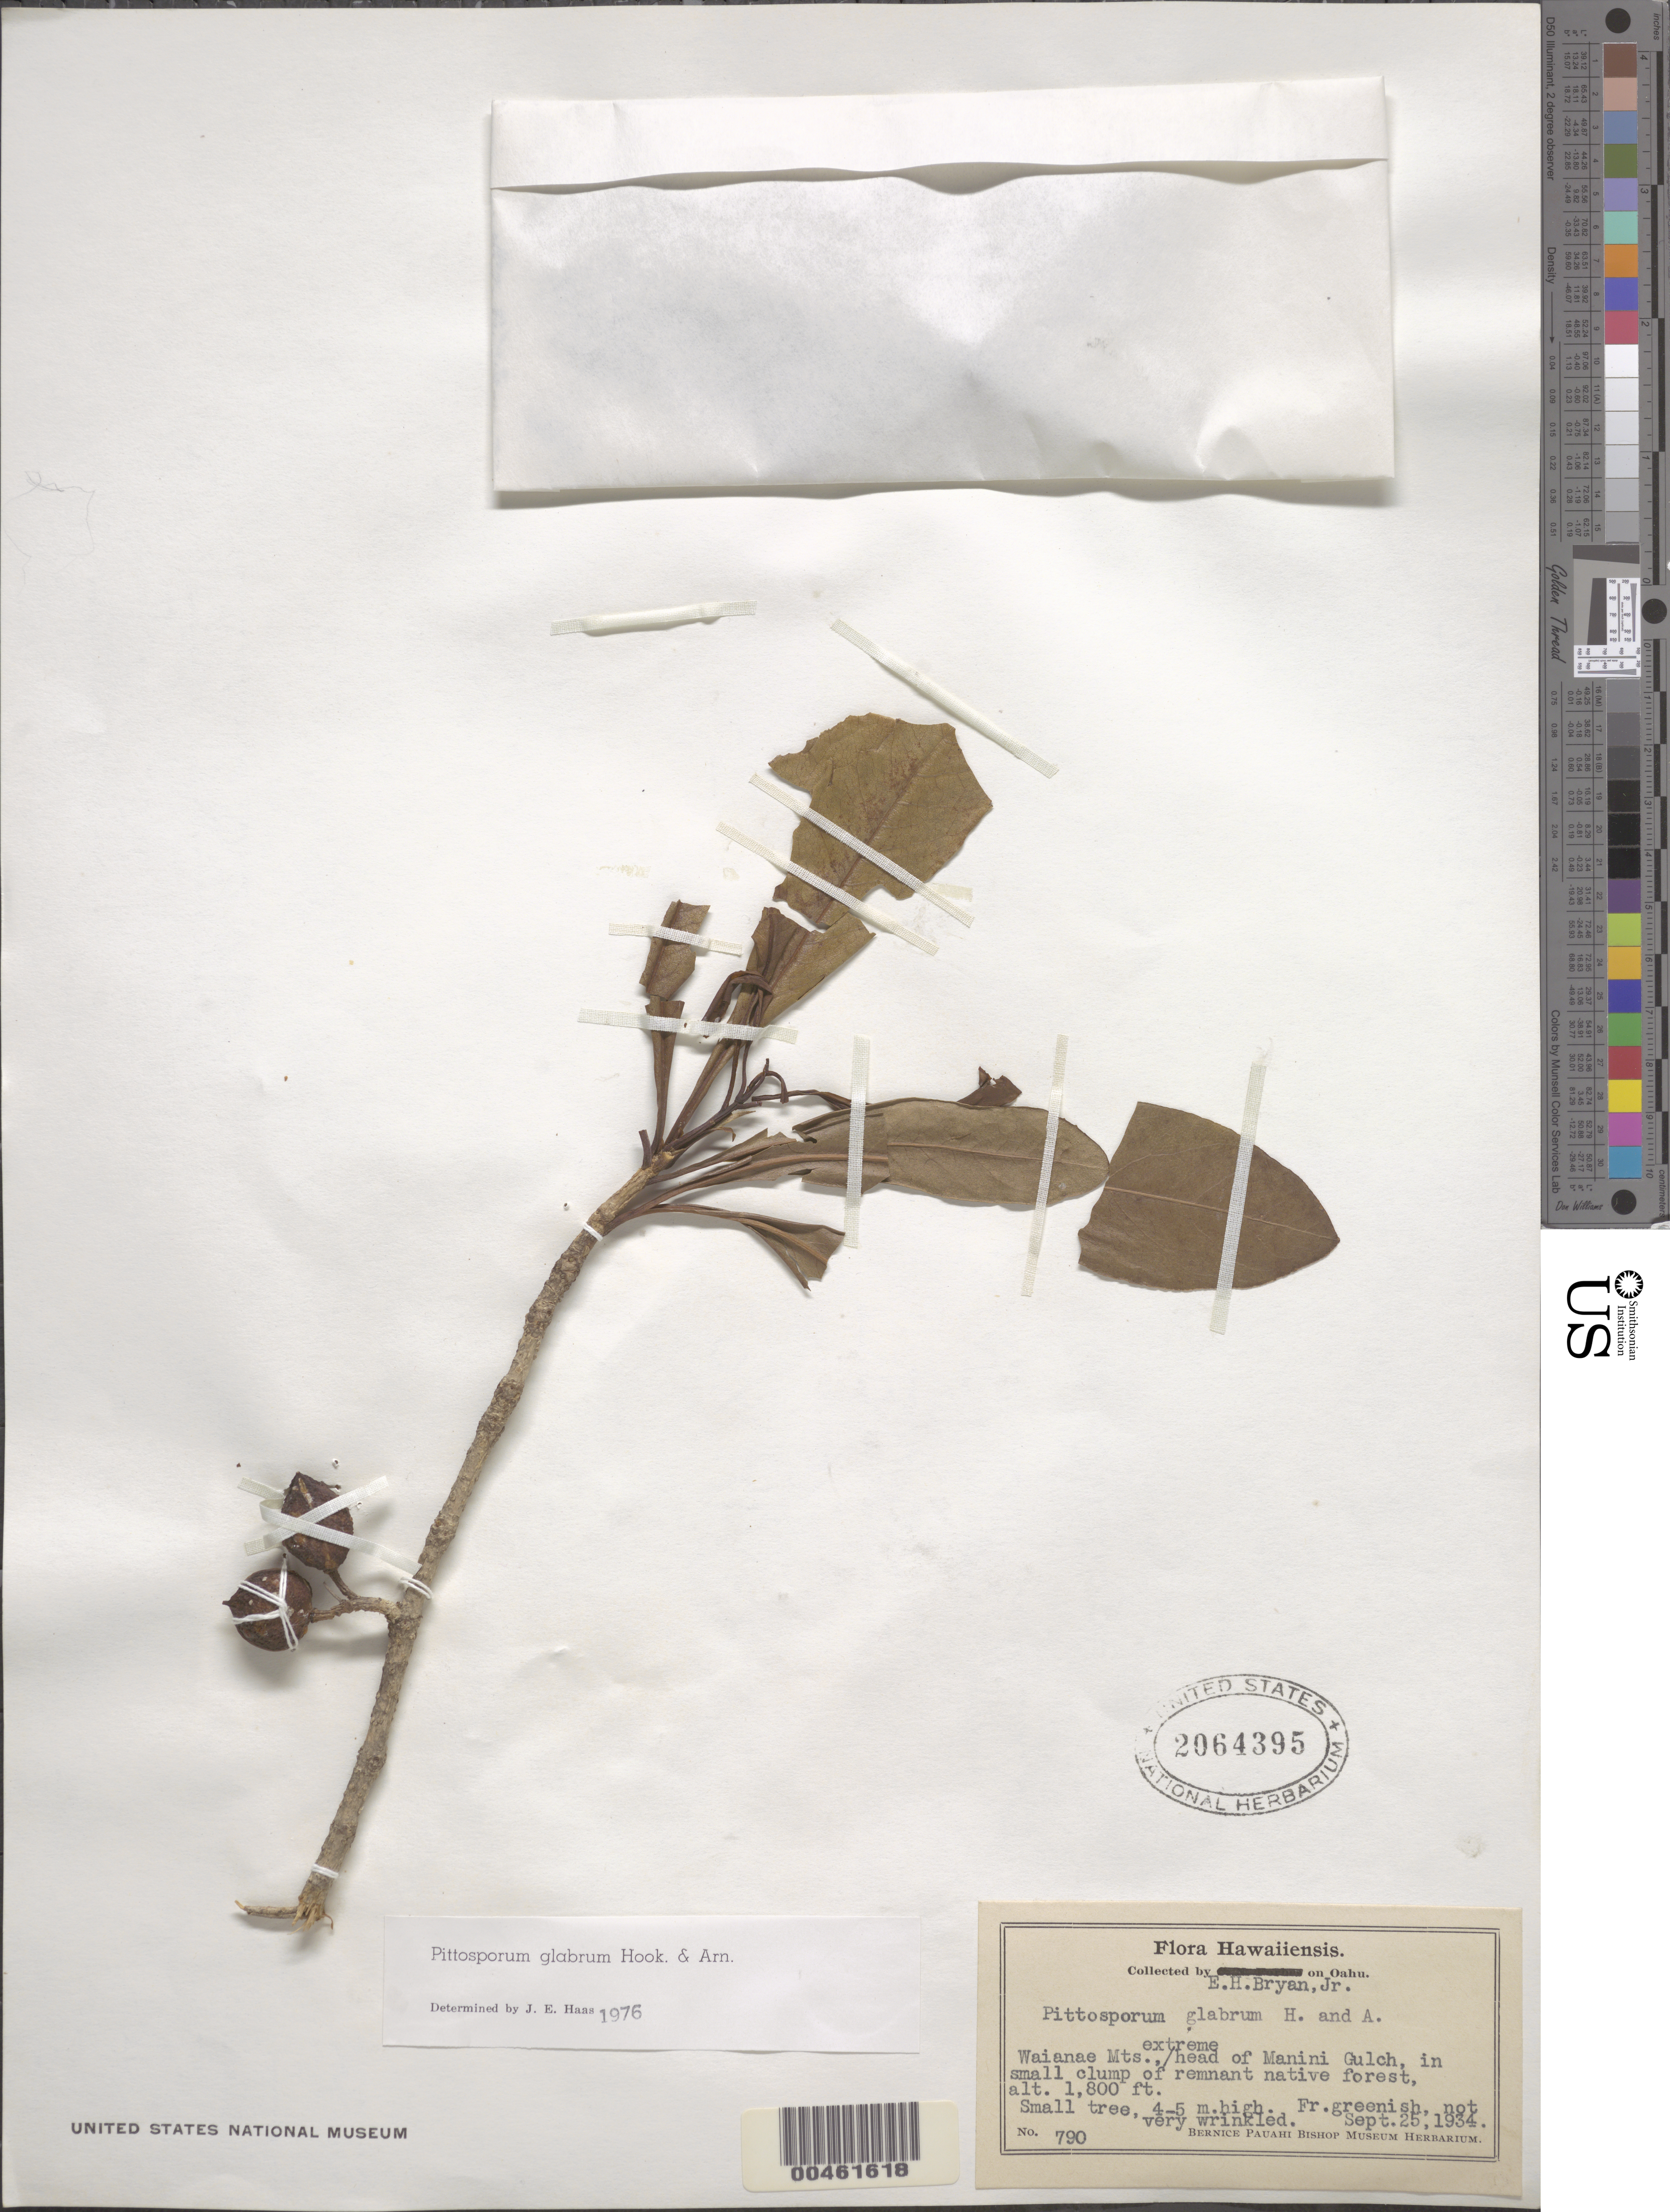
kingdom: Plantae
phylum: Tracheophyta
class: Magnoliopsida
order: Apiales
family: Pittosporaceae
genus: Pittosporum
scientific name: Pittosporum glabrum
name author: Hook. & Arn.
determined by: Haas, J. E.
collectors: E. Bryan Jr.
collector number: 790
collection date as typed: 25 Sep 1934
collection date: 1934-09-25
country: United States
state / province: Hawaii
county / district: Honolulu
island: Oahu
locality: Waianae Mts., extreme head of Manini Gulch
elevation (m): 549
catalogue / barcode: US 2064395